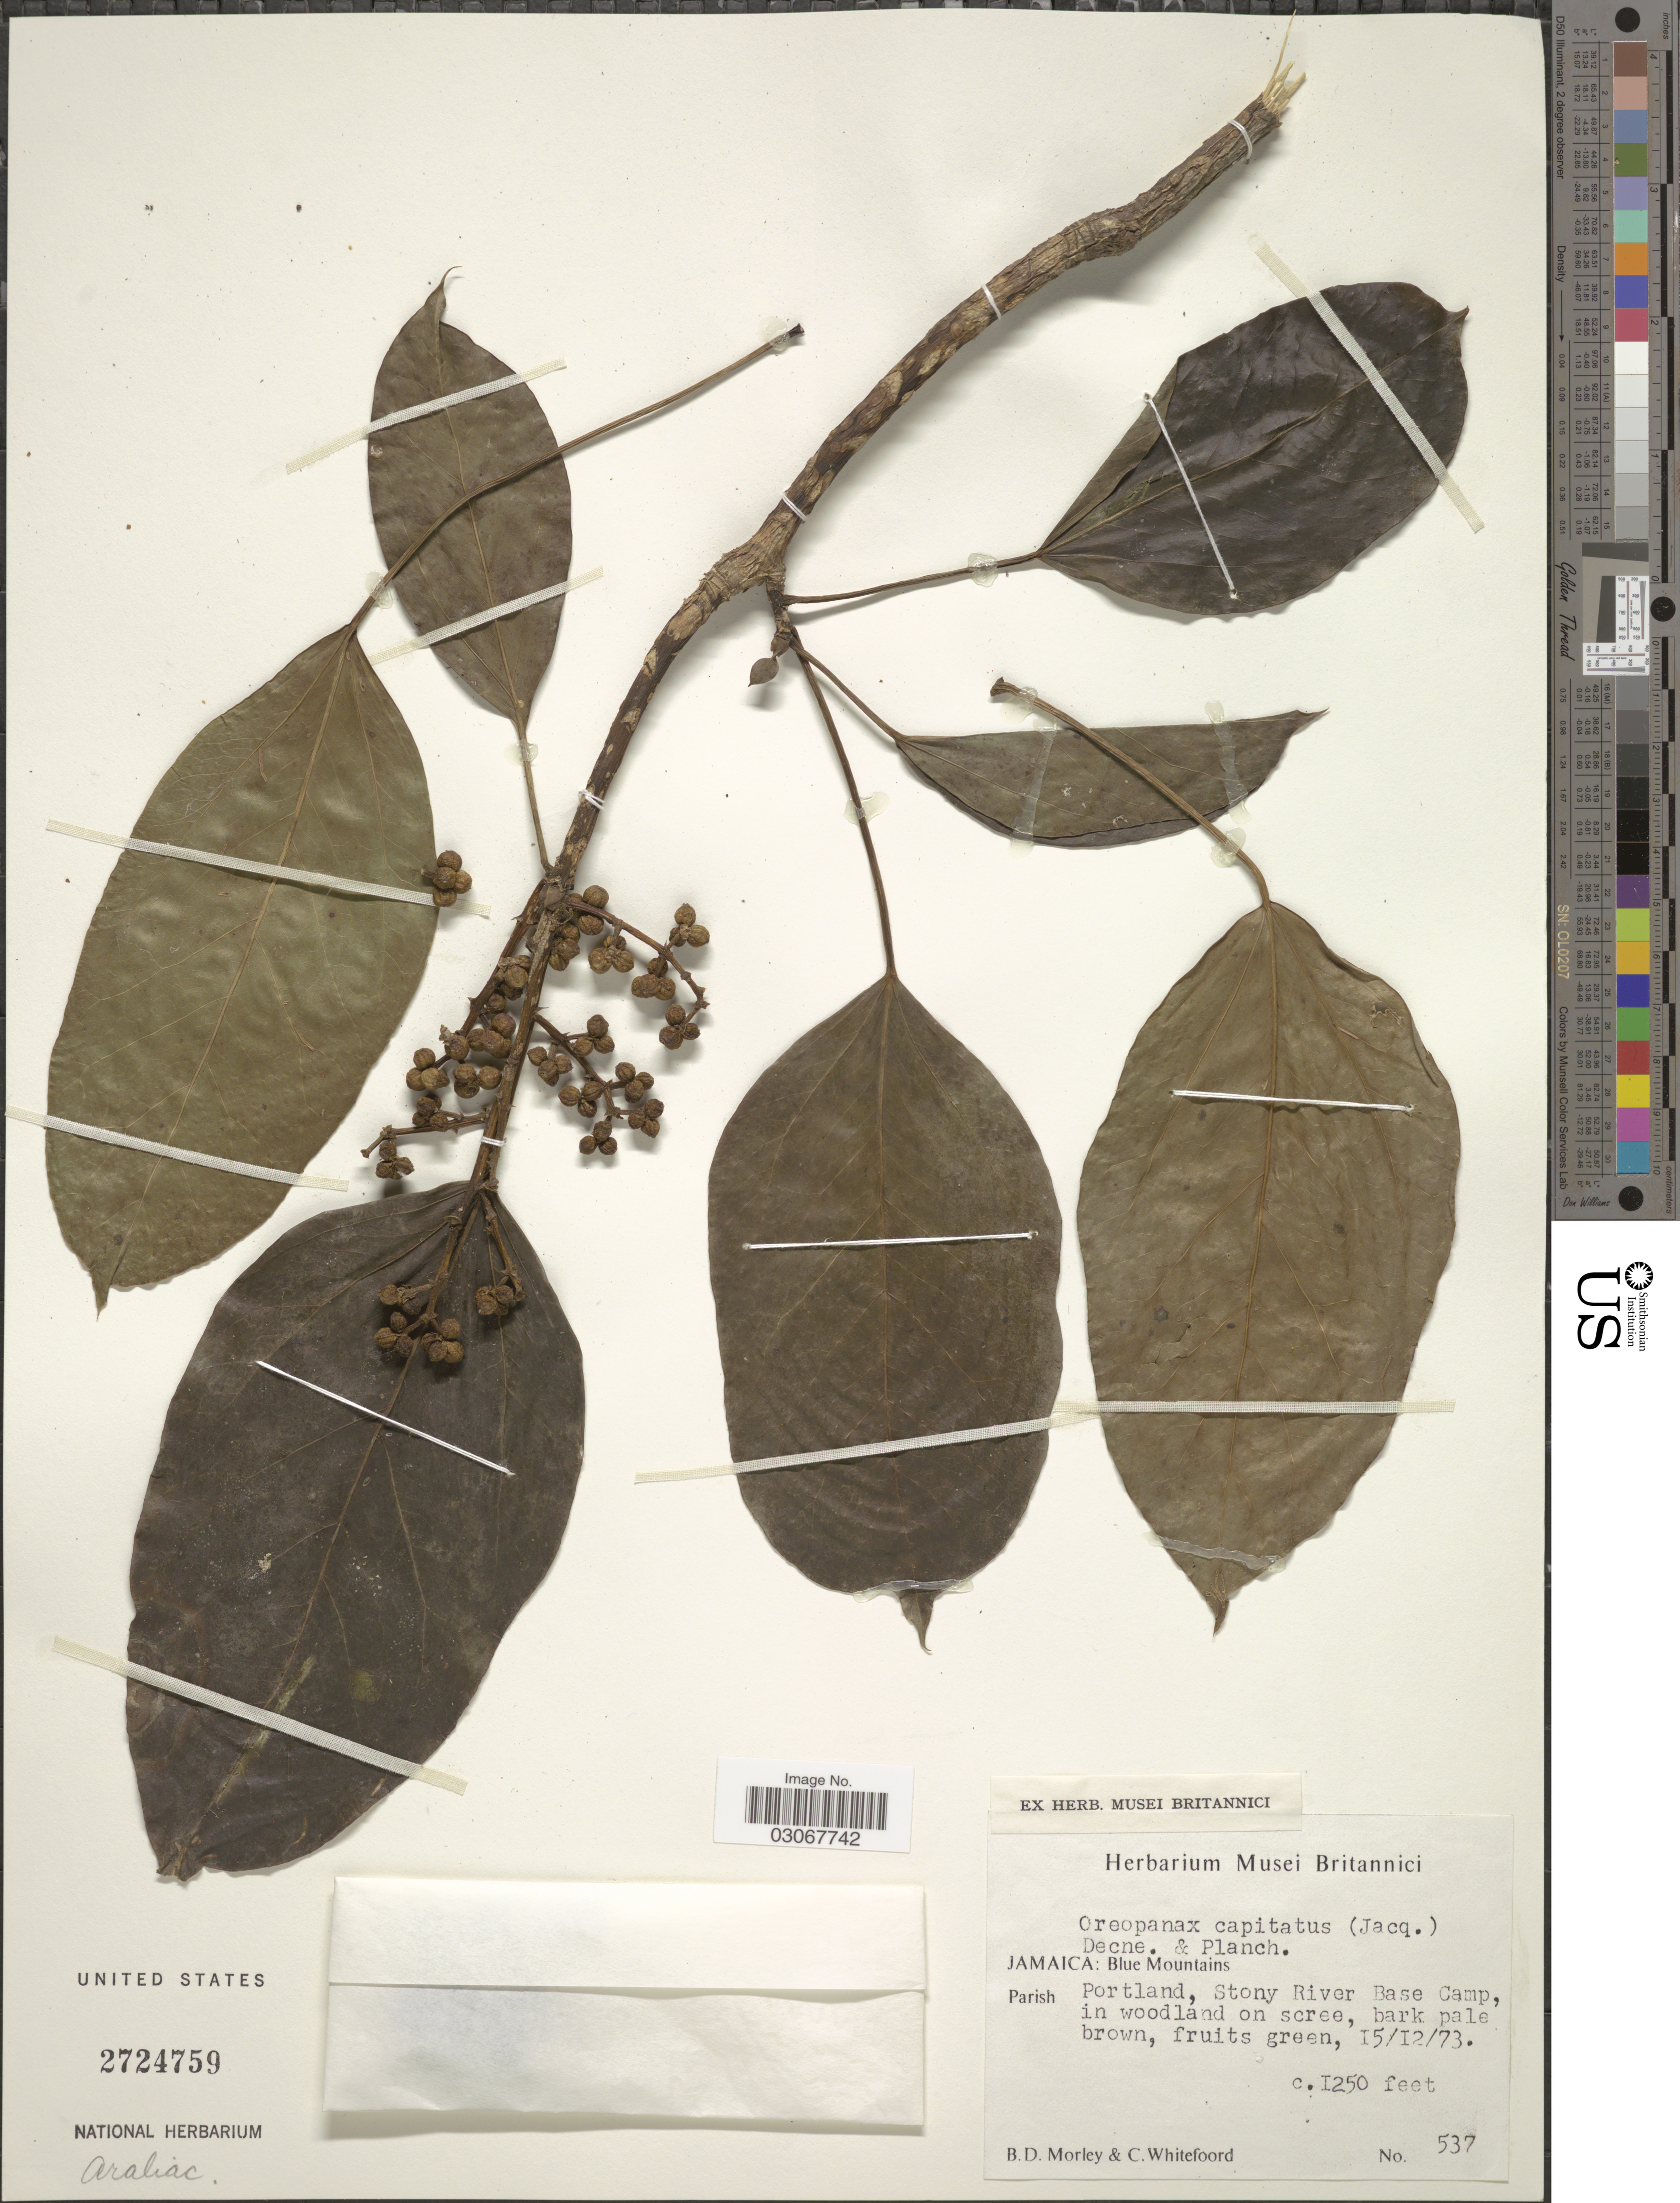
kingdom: Plantae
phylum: Tracheophyta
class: Magnoliopsida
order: Apiales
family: Araliaceae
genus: Oreopanax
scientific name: Oreopanax capitatus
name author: (Jacq.) Decne. & Planch.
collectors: B. D. Morley & C. Whitefoord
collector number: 537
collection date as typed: Transcribed d/m/y: 15/12/73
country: Jamaica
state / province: Portland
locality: Blue Mountains. Parish Portland, Stony River Base Camp.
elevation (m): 381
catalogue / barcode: US 2724759